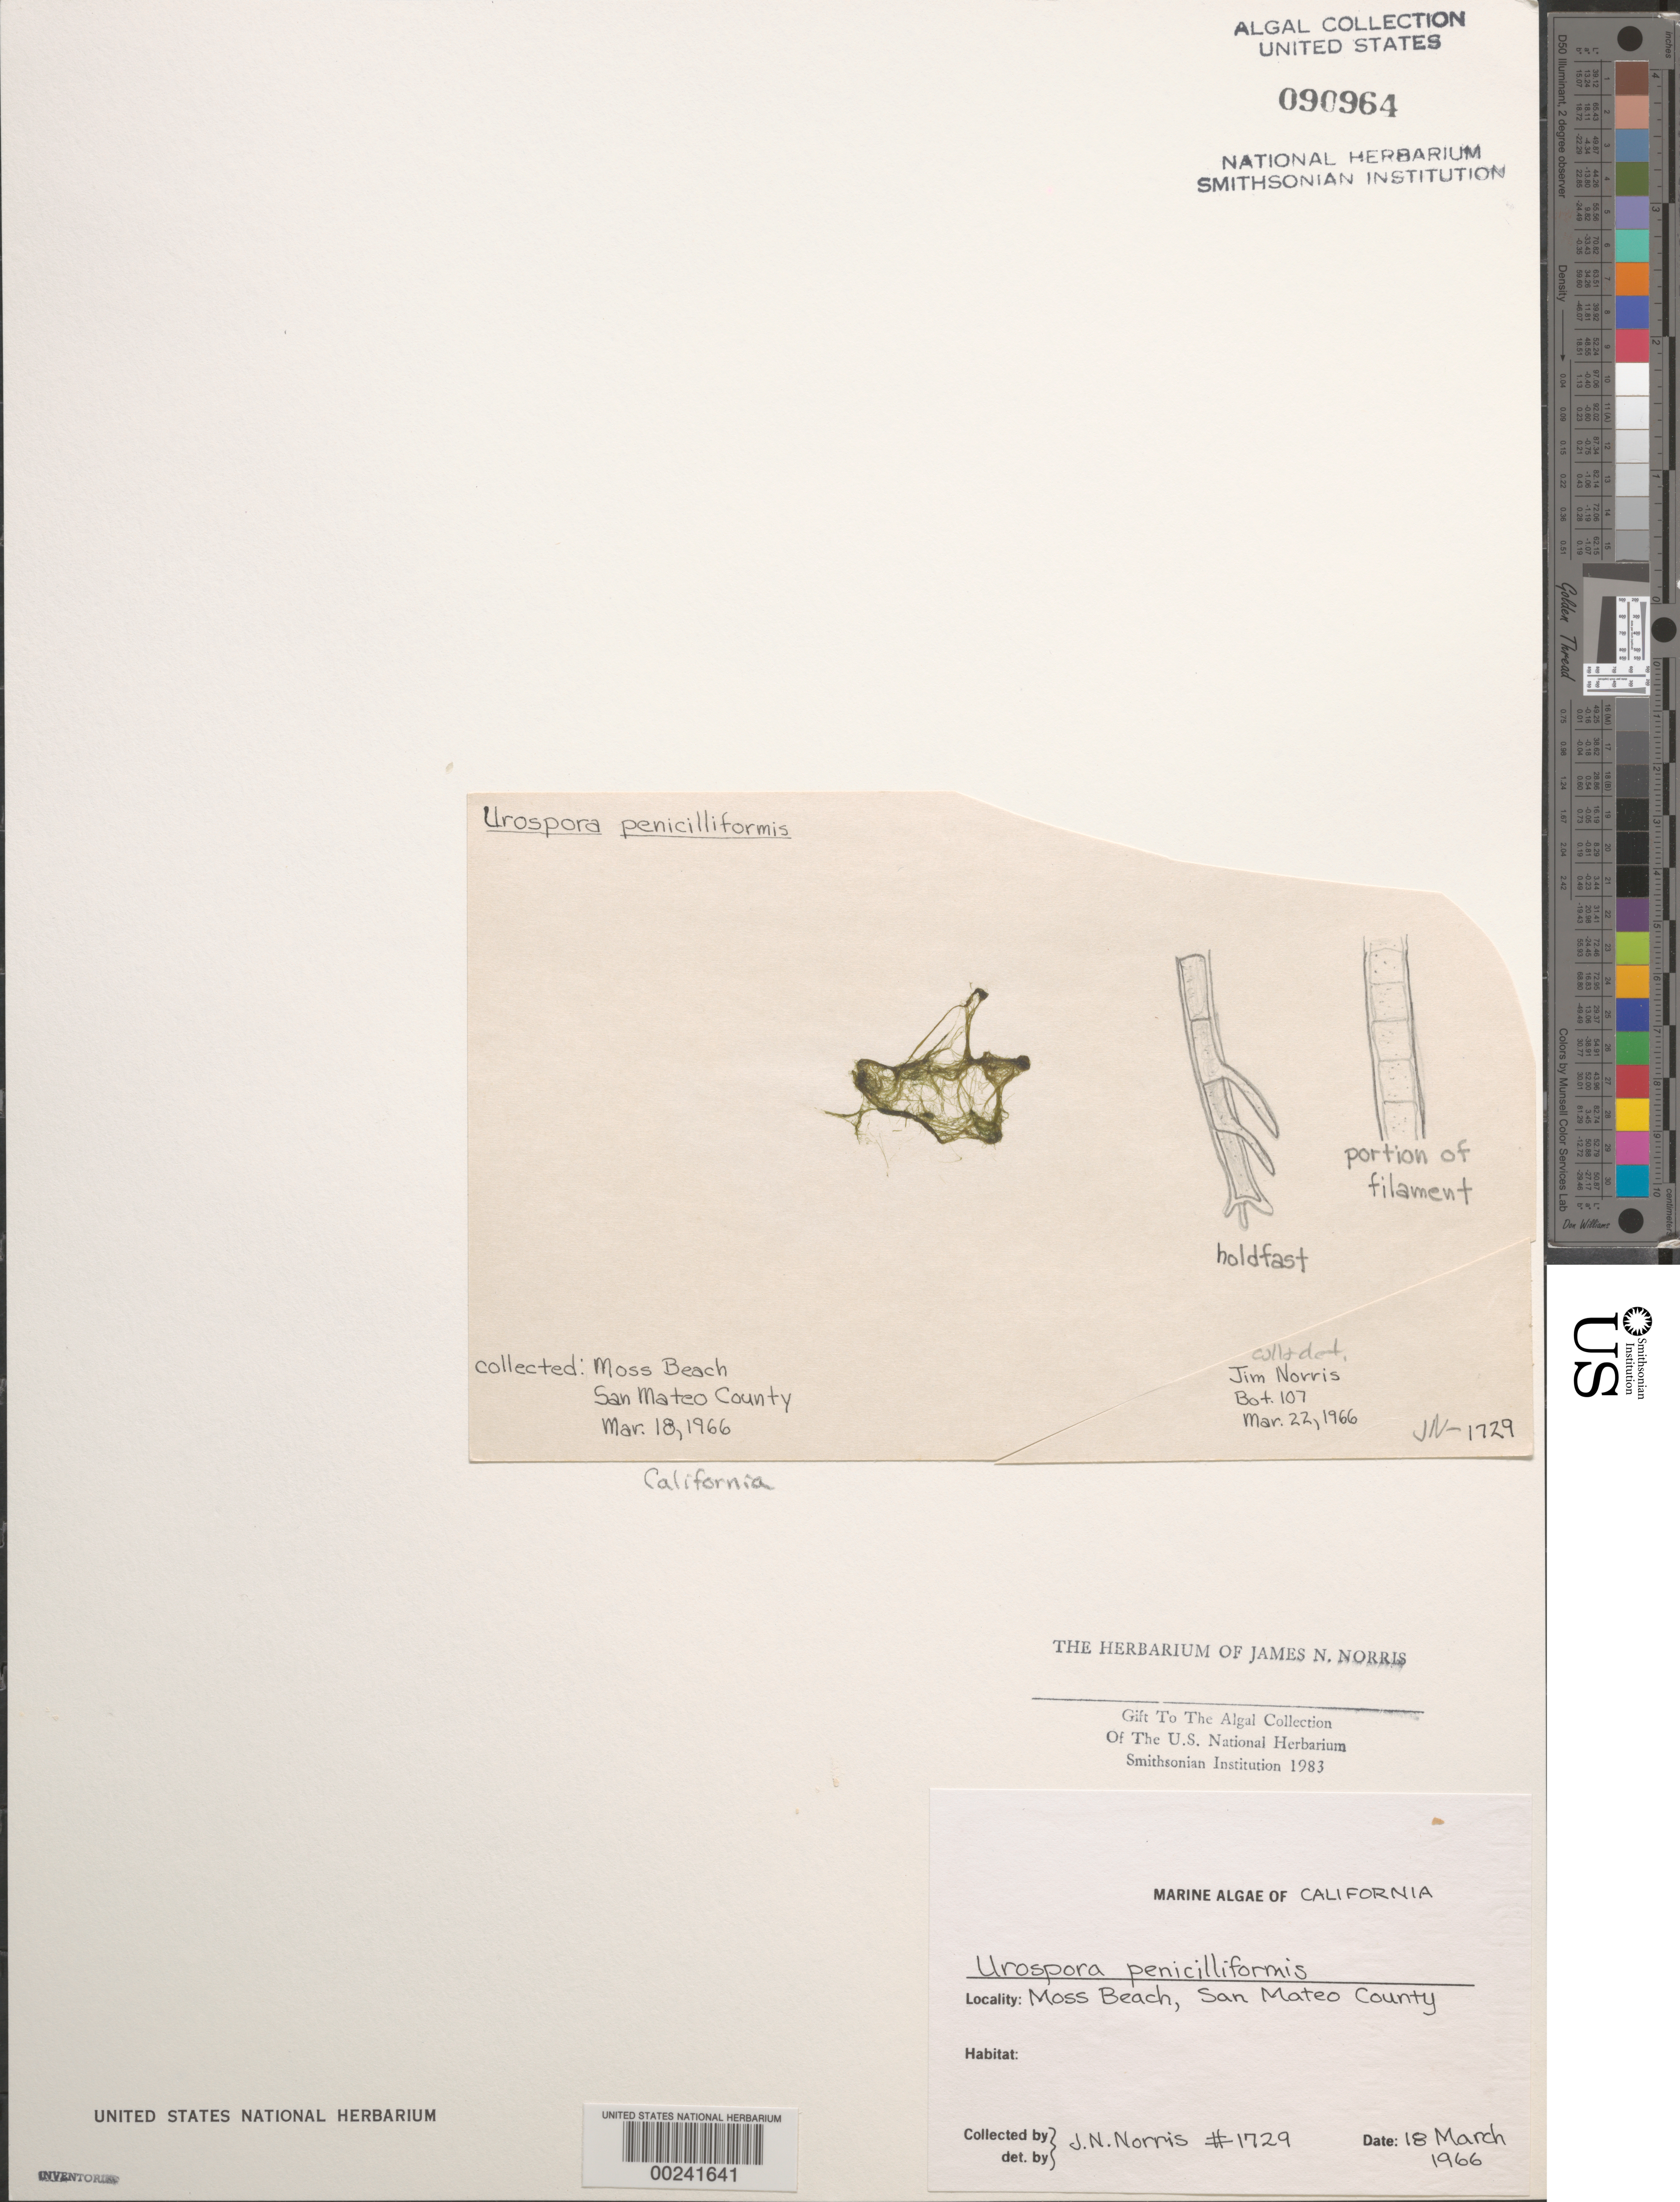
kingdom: Plantae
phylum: Chlorophyta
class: Ulvophyceae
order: Ulotrichales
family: Ulotrichaceae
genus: Urospora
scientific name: Urospora penicilliformis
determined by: Norris, James N.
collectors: J. N. Norris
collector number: JN-1729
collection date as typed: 18 Mar 1966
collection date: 1966-03-18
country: United States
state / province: California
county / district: San Mateo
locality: Moss Beach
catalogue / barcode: US 90964